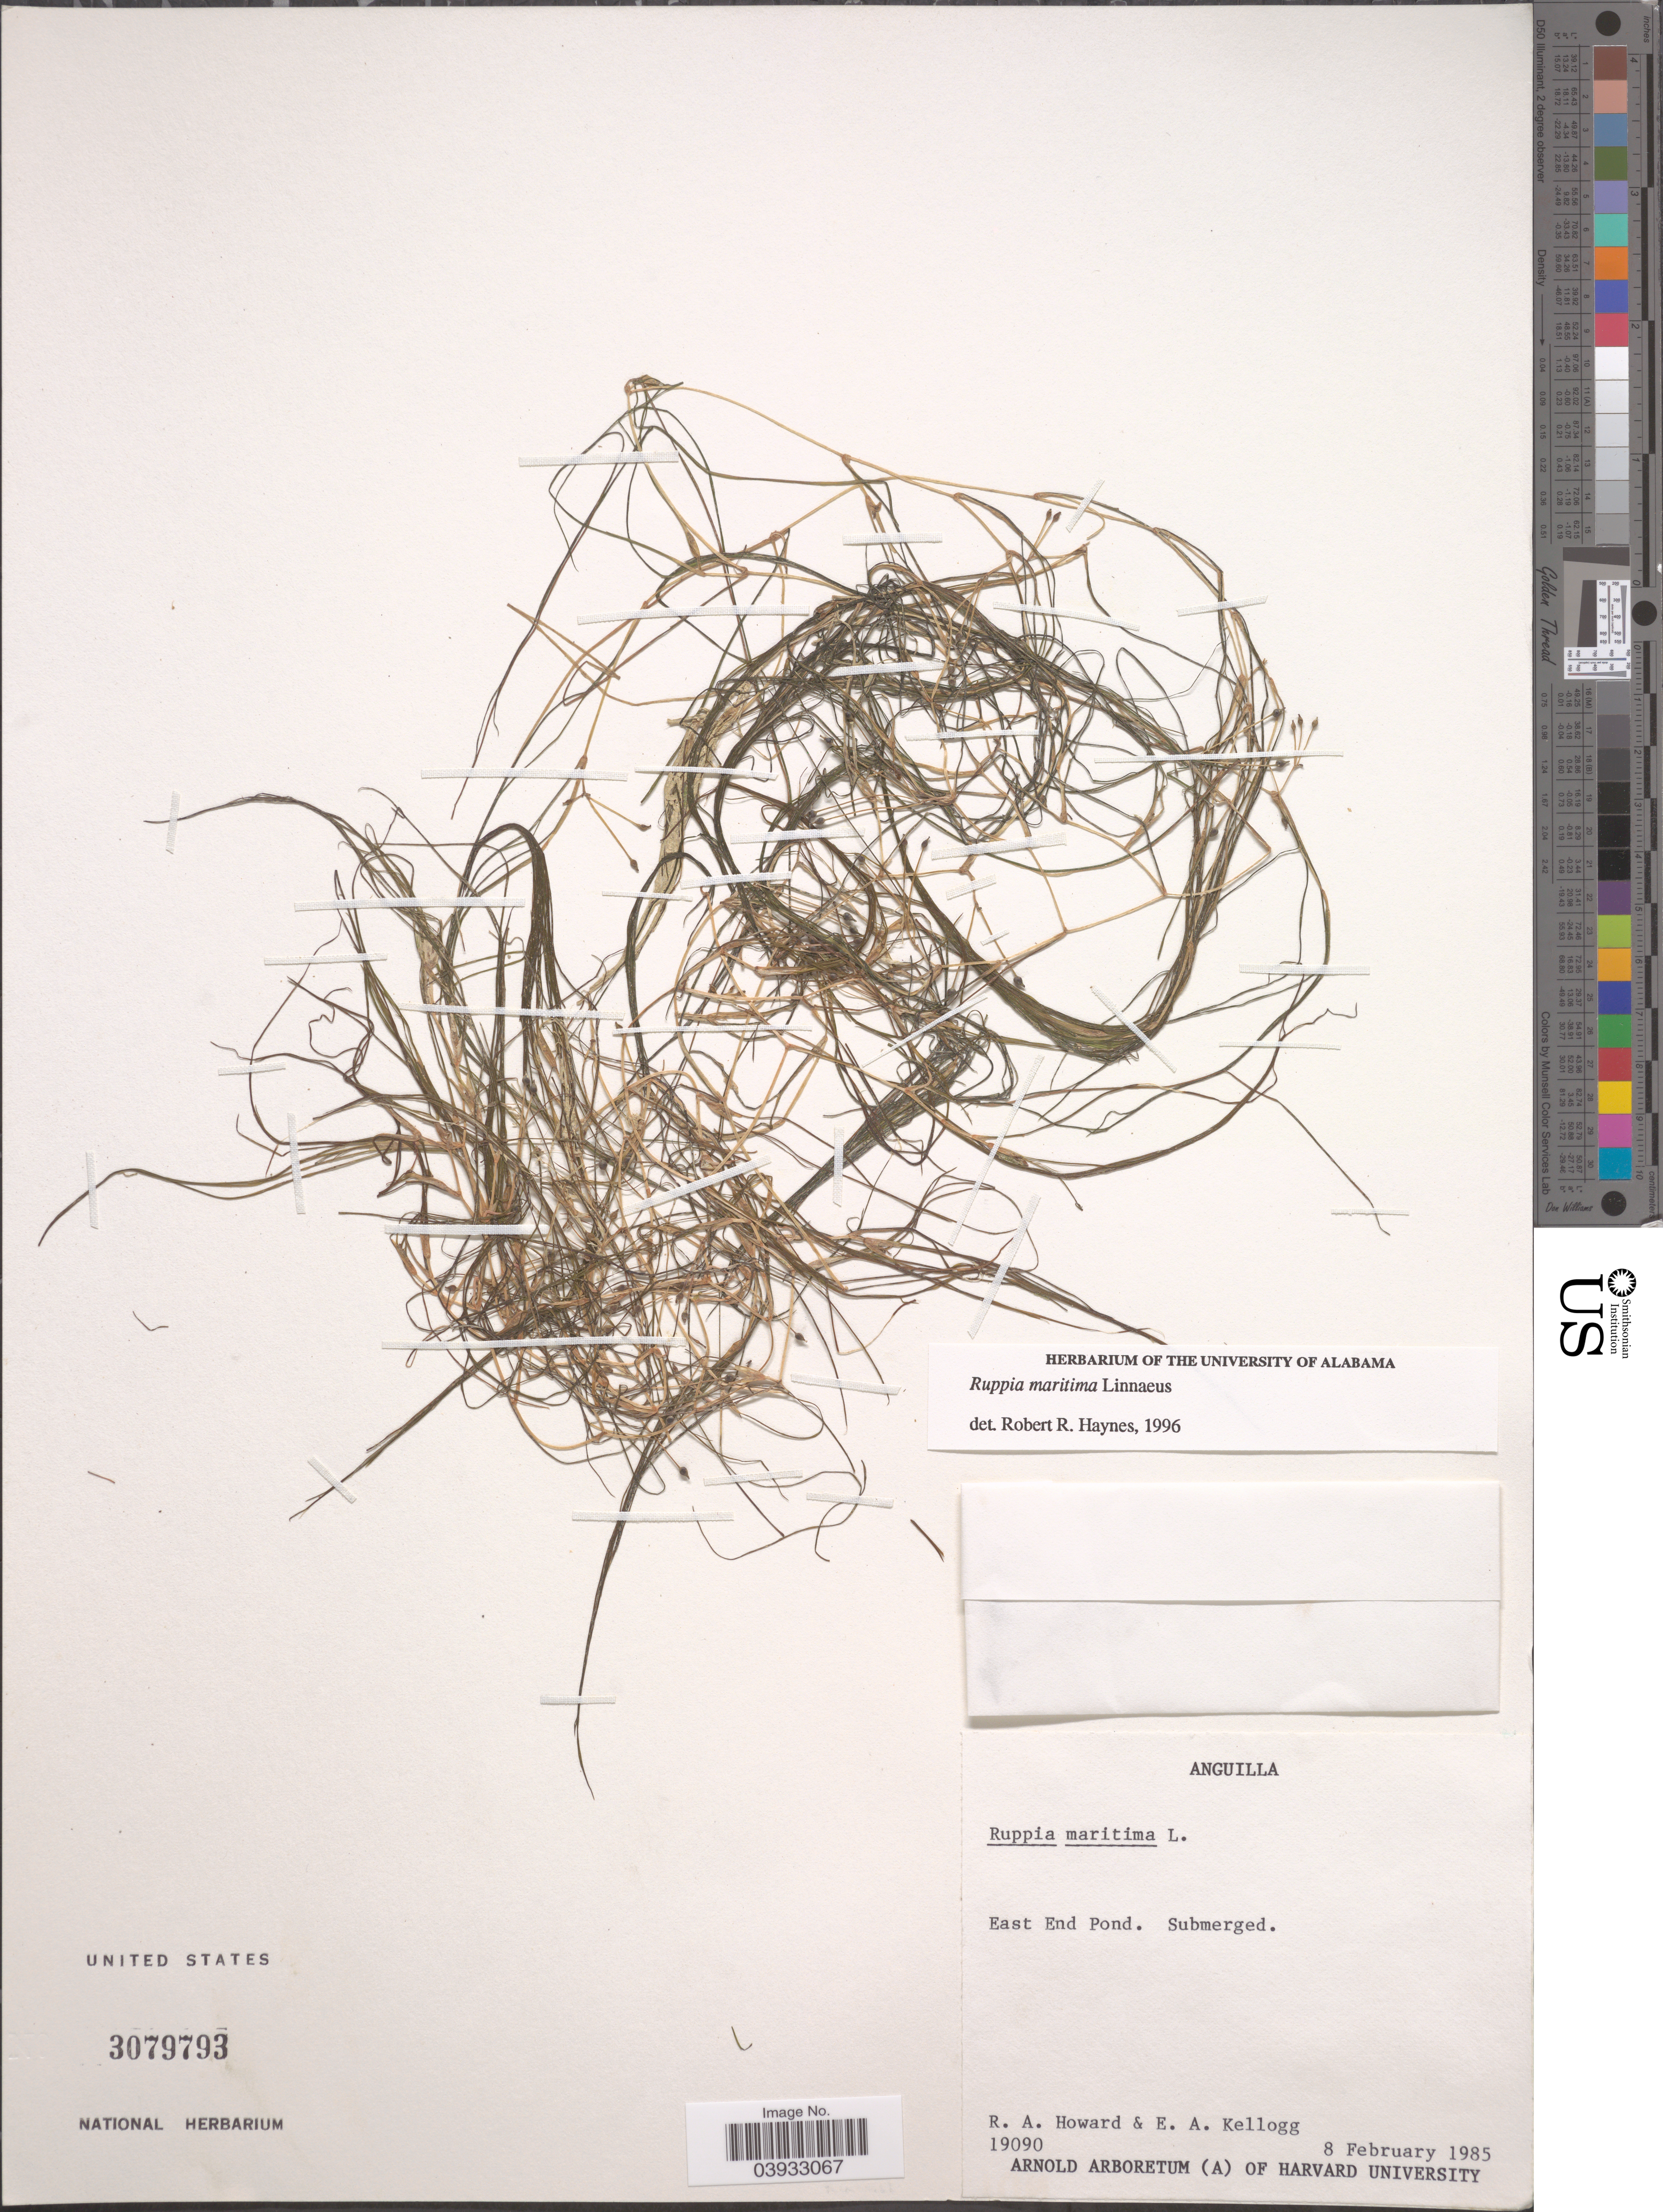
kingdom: Plantae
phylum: Tracheophyta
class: Liliopsida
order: Alismatales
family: Ruppiaceae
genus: Ruppia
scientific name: Ruppia maritima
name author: L.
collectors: R. A. Howard & E. A. Kellogg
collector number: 19090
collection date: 1985-02-08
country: Anguilla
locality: East End Pond.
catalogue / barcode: US 3079793